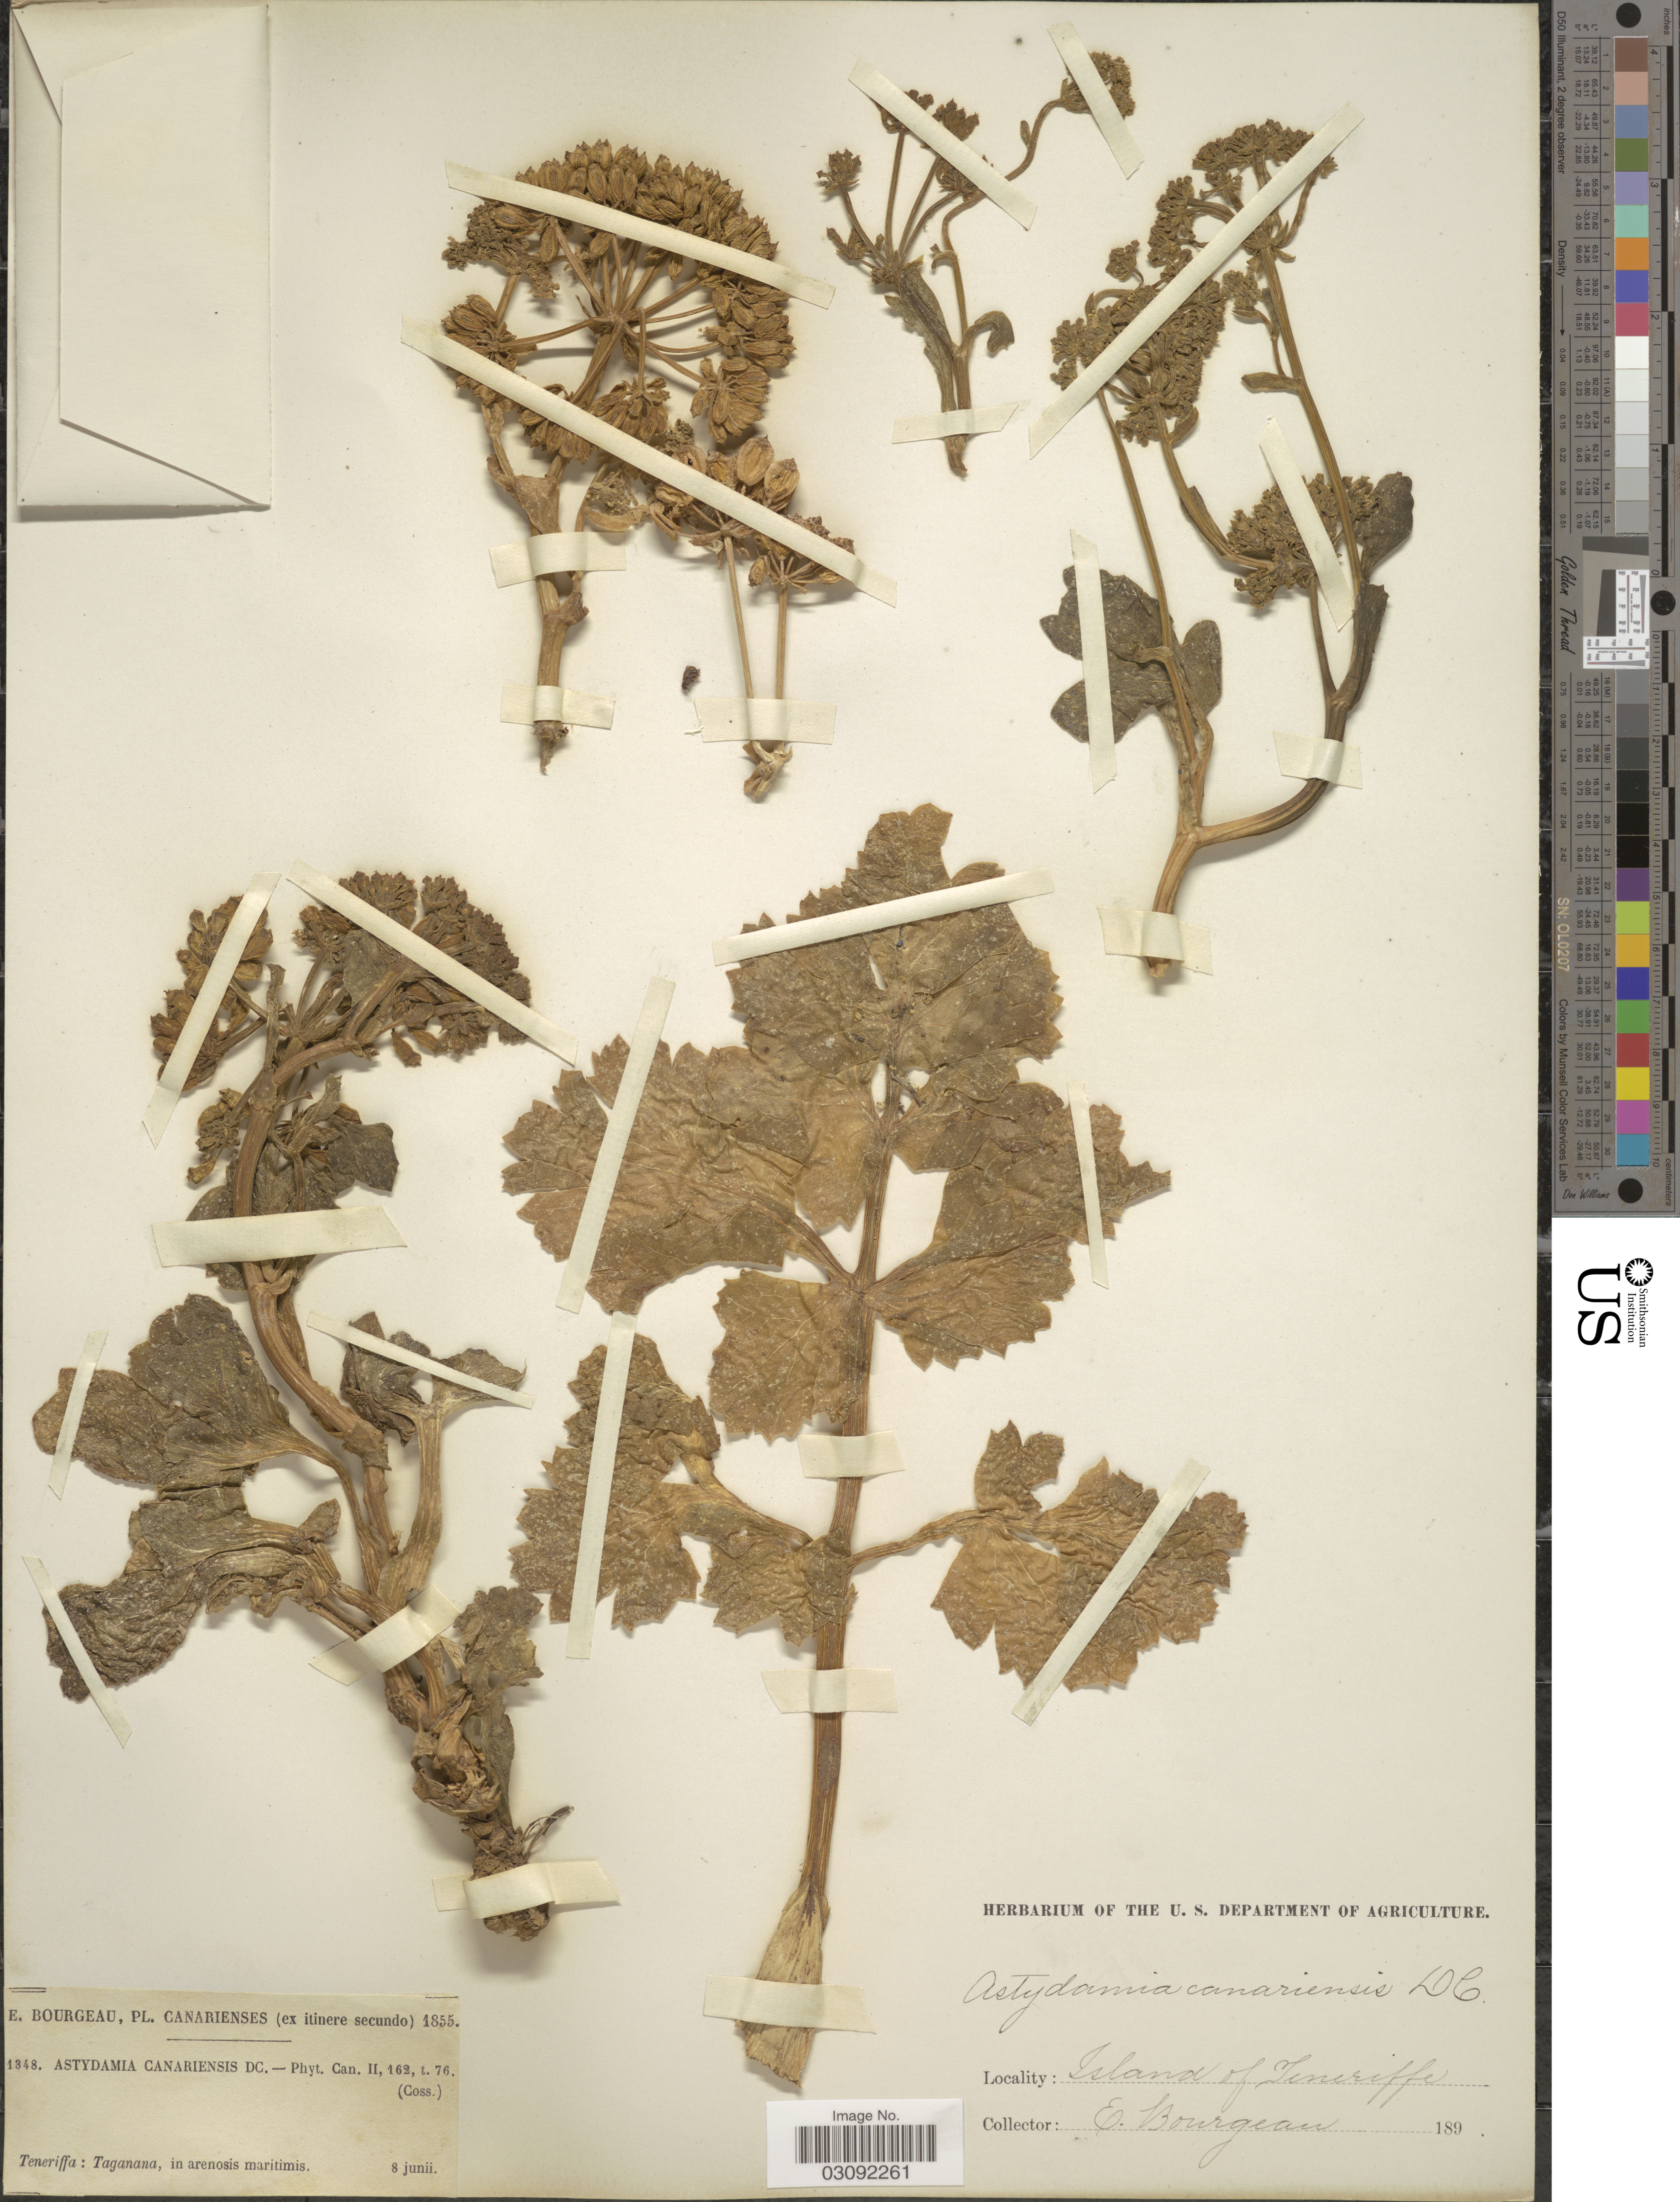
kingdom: Plantae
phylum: Tracheophyta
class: Magnoliopsida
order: Apiales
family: Apiaceae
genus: Astydamia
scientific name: Astydamia canariensis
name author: (Spreng.) DC.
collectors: E. Bourgeau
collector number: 1348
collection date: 1855-06-08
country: Spain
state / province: Canarias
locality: Canarienses (ex itinere secundo). Teneriffa: Taganana, in arenosis maritimis. Island of Teneriffe.